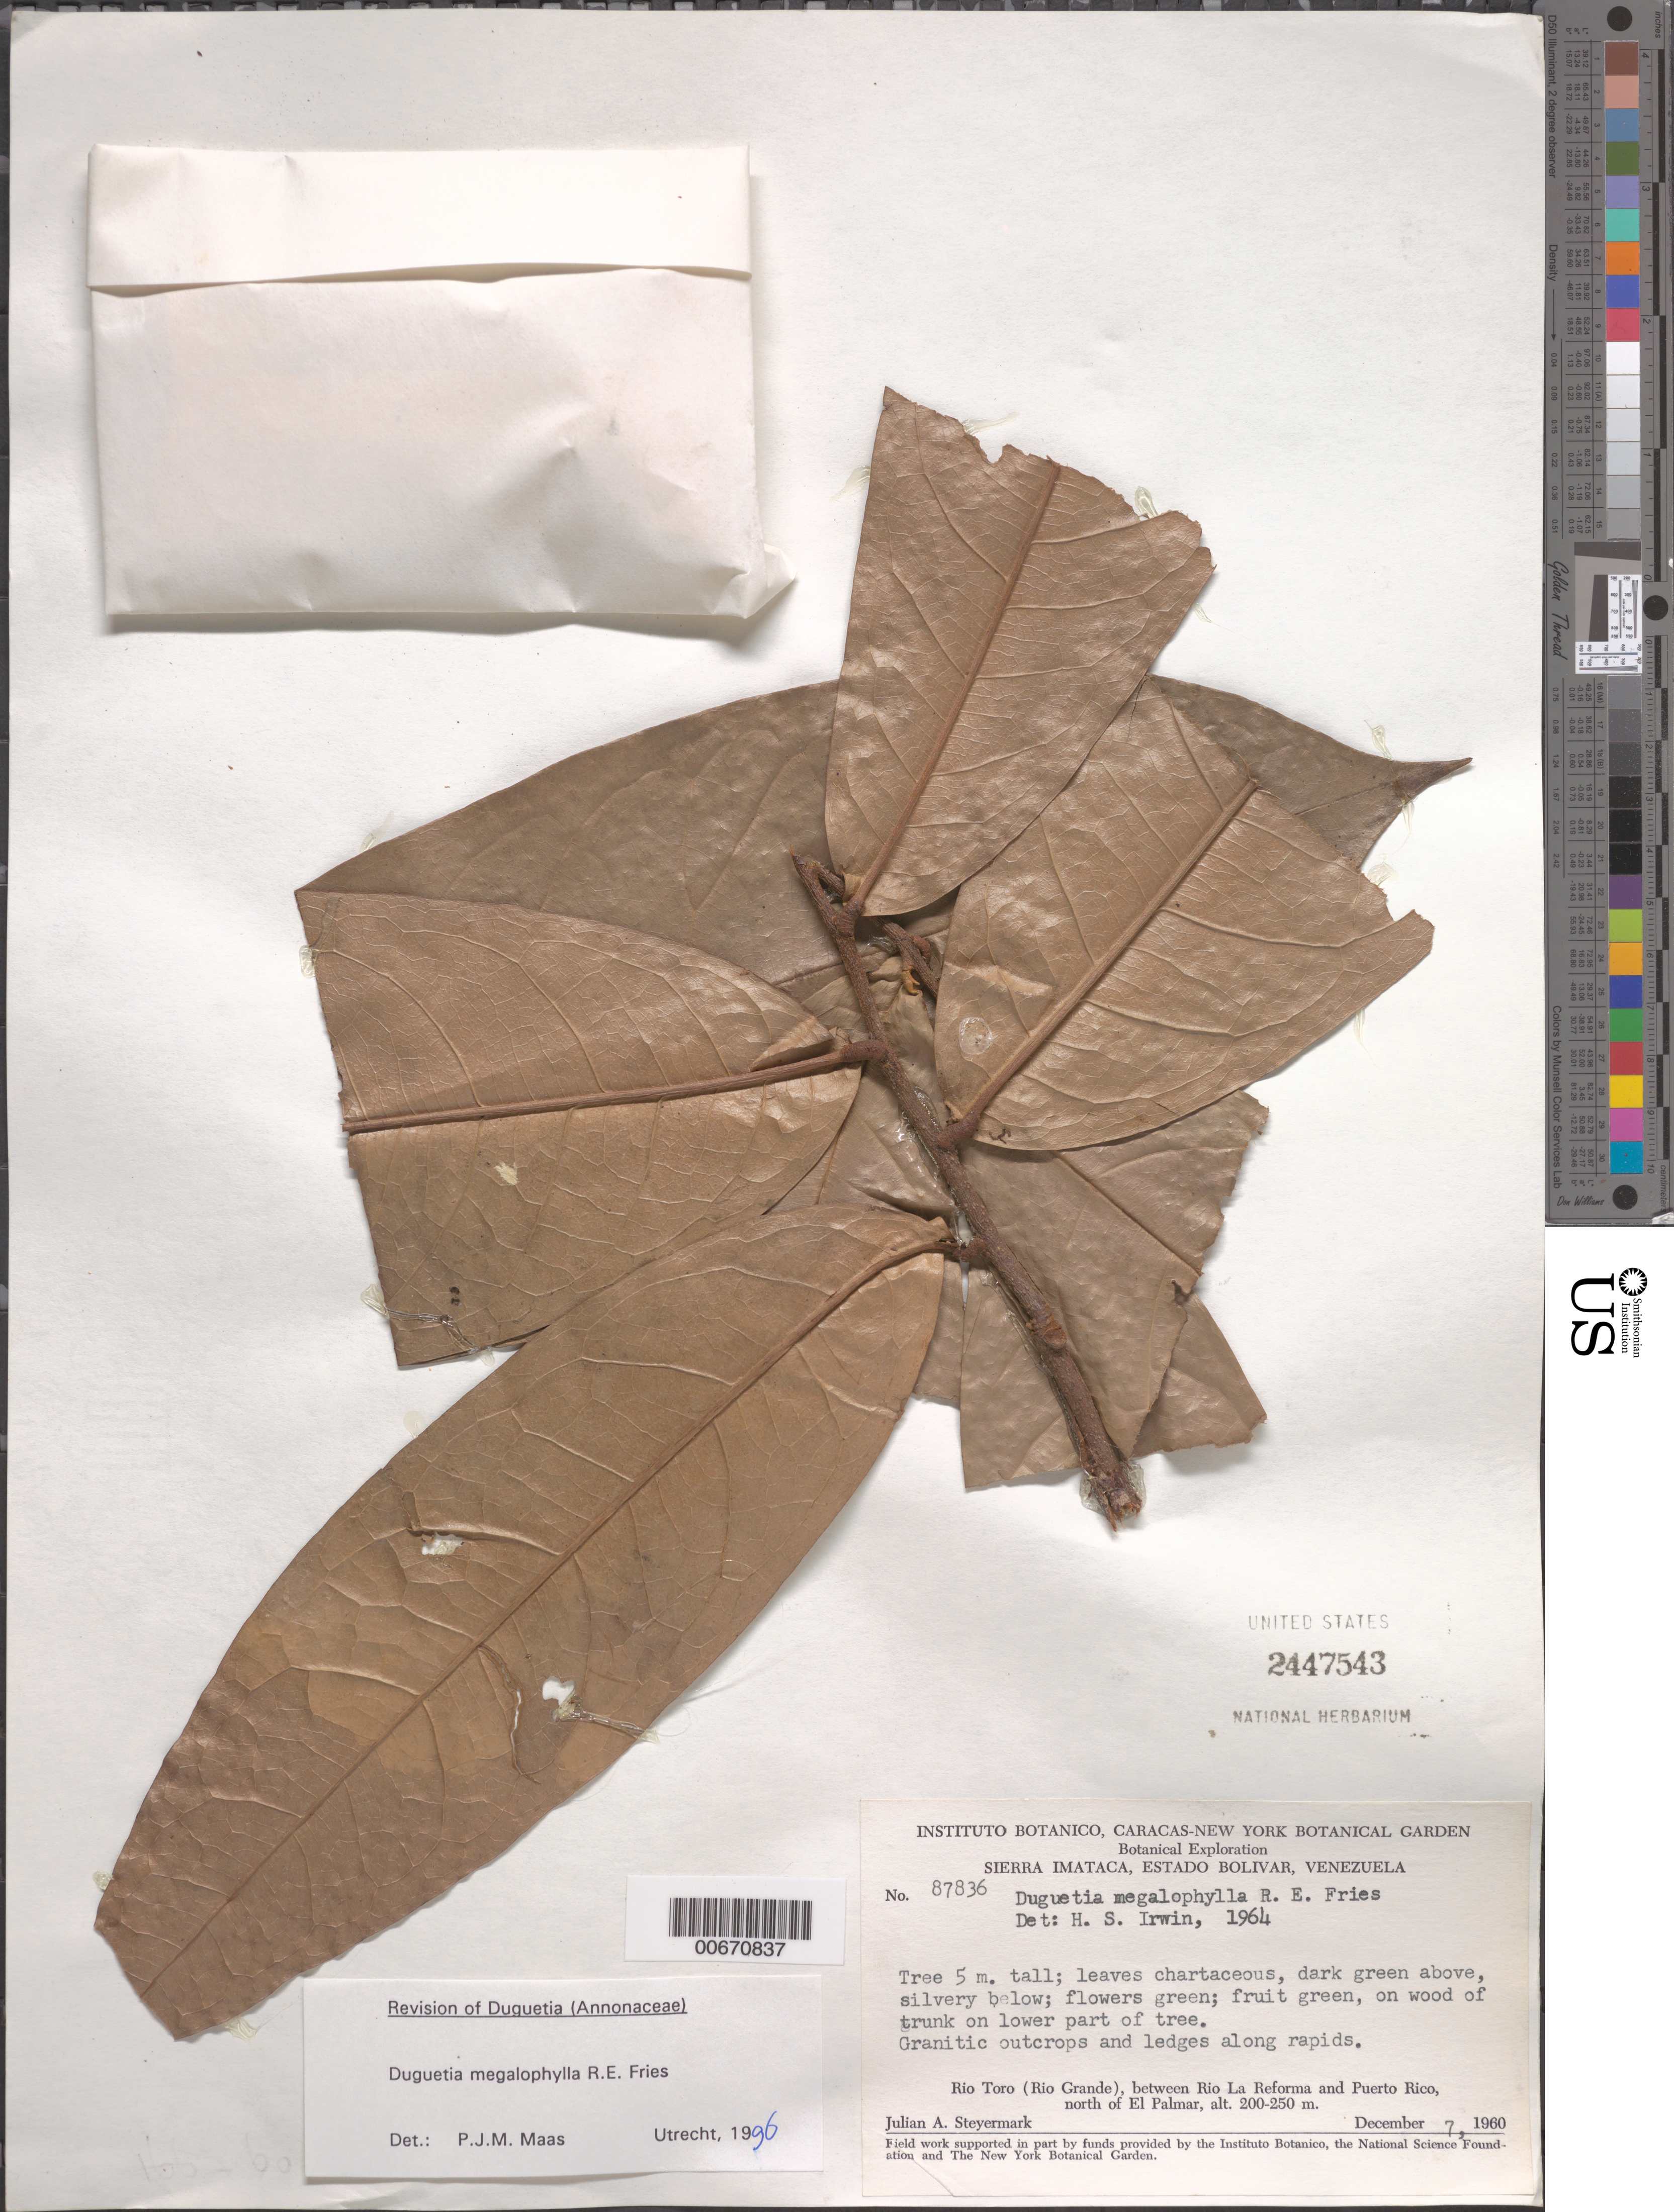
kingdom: Plantae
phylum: Tracheophyta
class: Magnoliopsida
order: Magnoliales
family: Annonaceae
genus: Duguetia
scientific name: Duguetia megalophylla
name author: R.E. Fr.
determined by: Maas, Paul J. M.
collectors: J. Steyermark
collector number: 87836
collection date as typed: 7-Dec-60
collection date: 1960-12-07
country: Venezuela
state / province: Bolívar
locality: Sierra Imataca; Río Toro (Río Grande), between Río La Reforma and Puerto Rico, N of El Palmar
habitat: Granitic outcrops & ledges along rapids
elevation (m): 200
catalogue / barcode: US 2447543